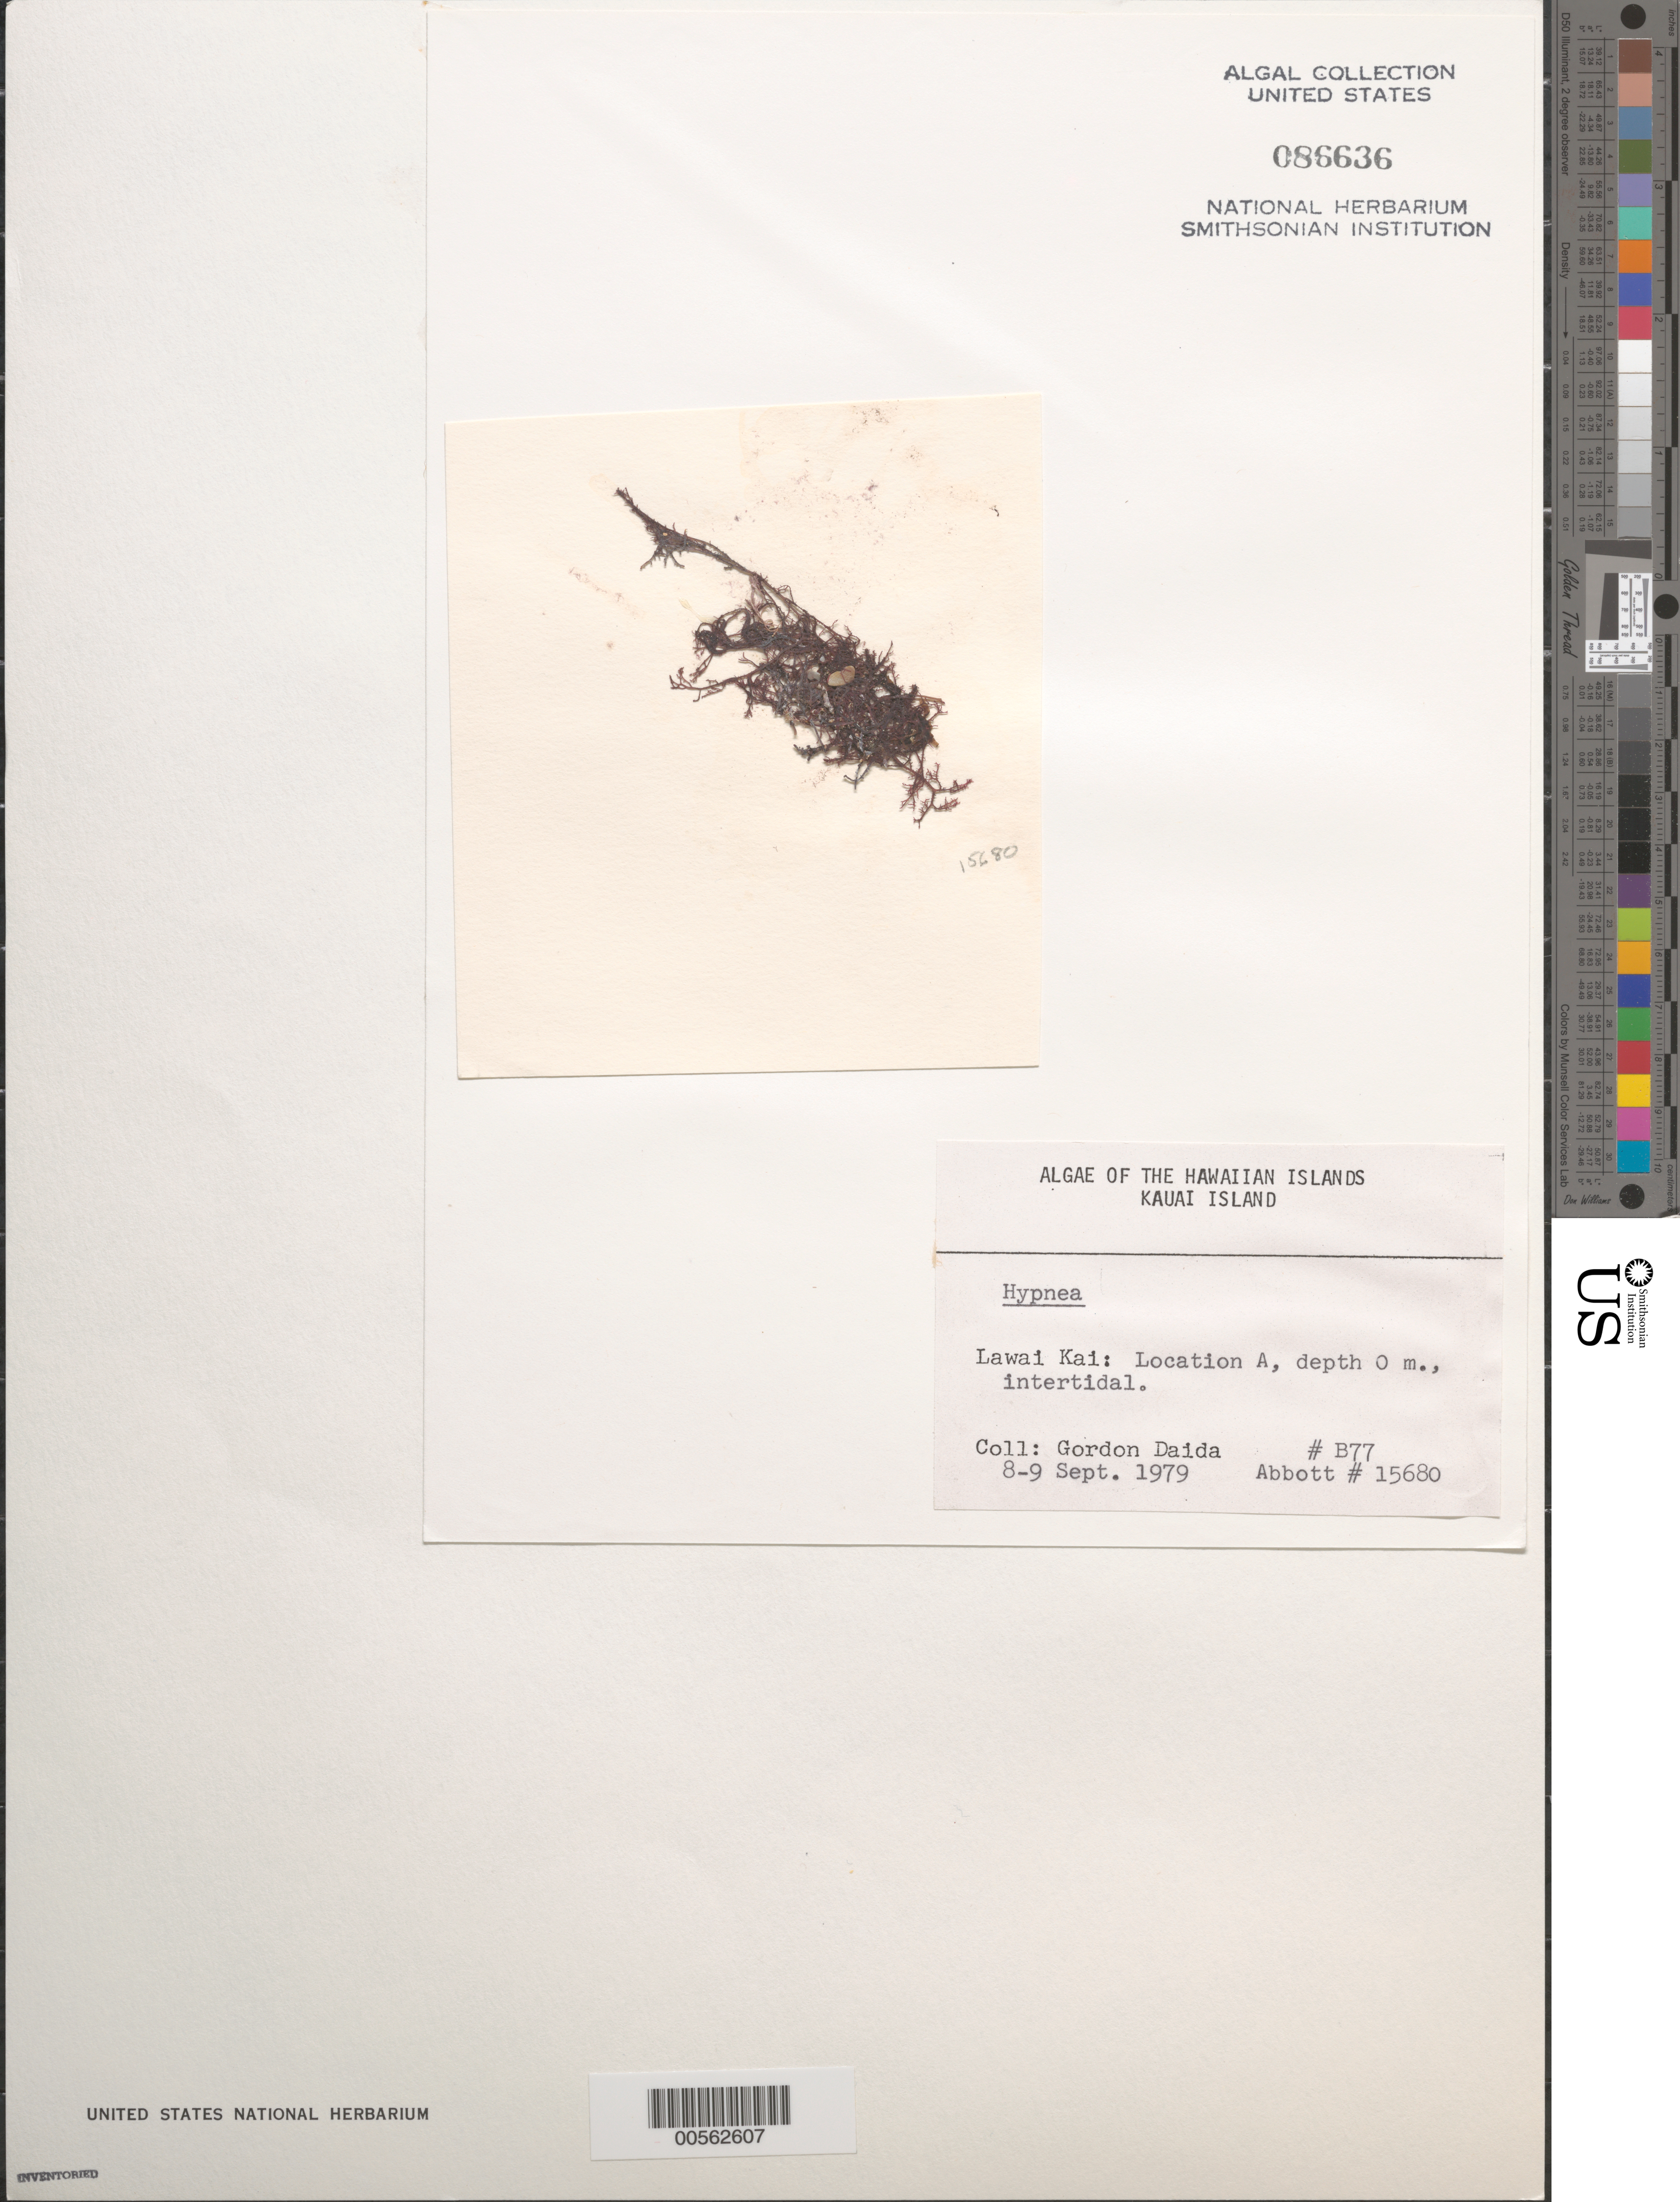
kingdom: Plantae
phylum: Rhodophyta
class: Florideophyceae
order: Gigartinales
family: Cystocloniaceae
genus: Hypnea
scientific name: Hypnea sp.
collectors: G. Daida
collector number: B77 & IAA 15680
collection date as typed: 08 Sep 1979 to 09 Sep 1979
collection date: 1979-09-08/1979-09-09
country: United States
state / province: Hawaii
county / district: Kaui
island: Kaua'i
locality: Lawai Kai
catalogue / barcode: US 86636